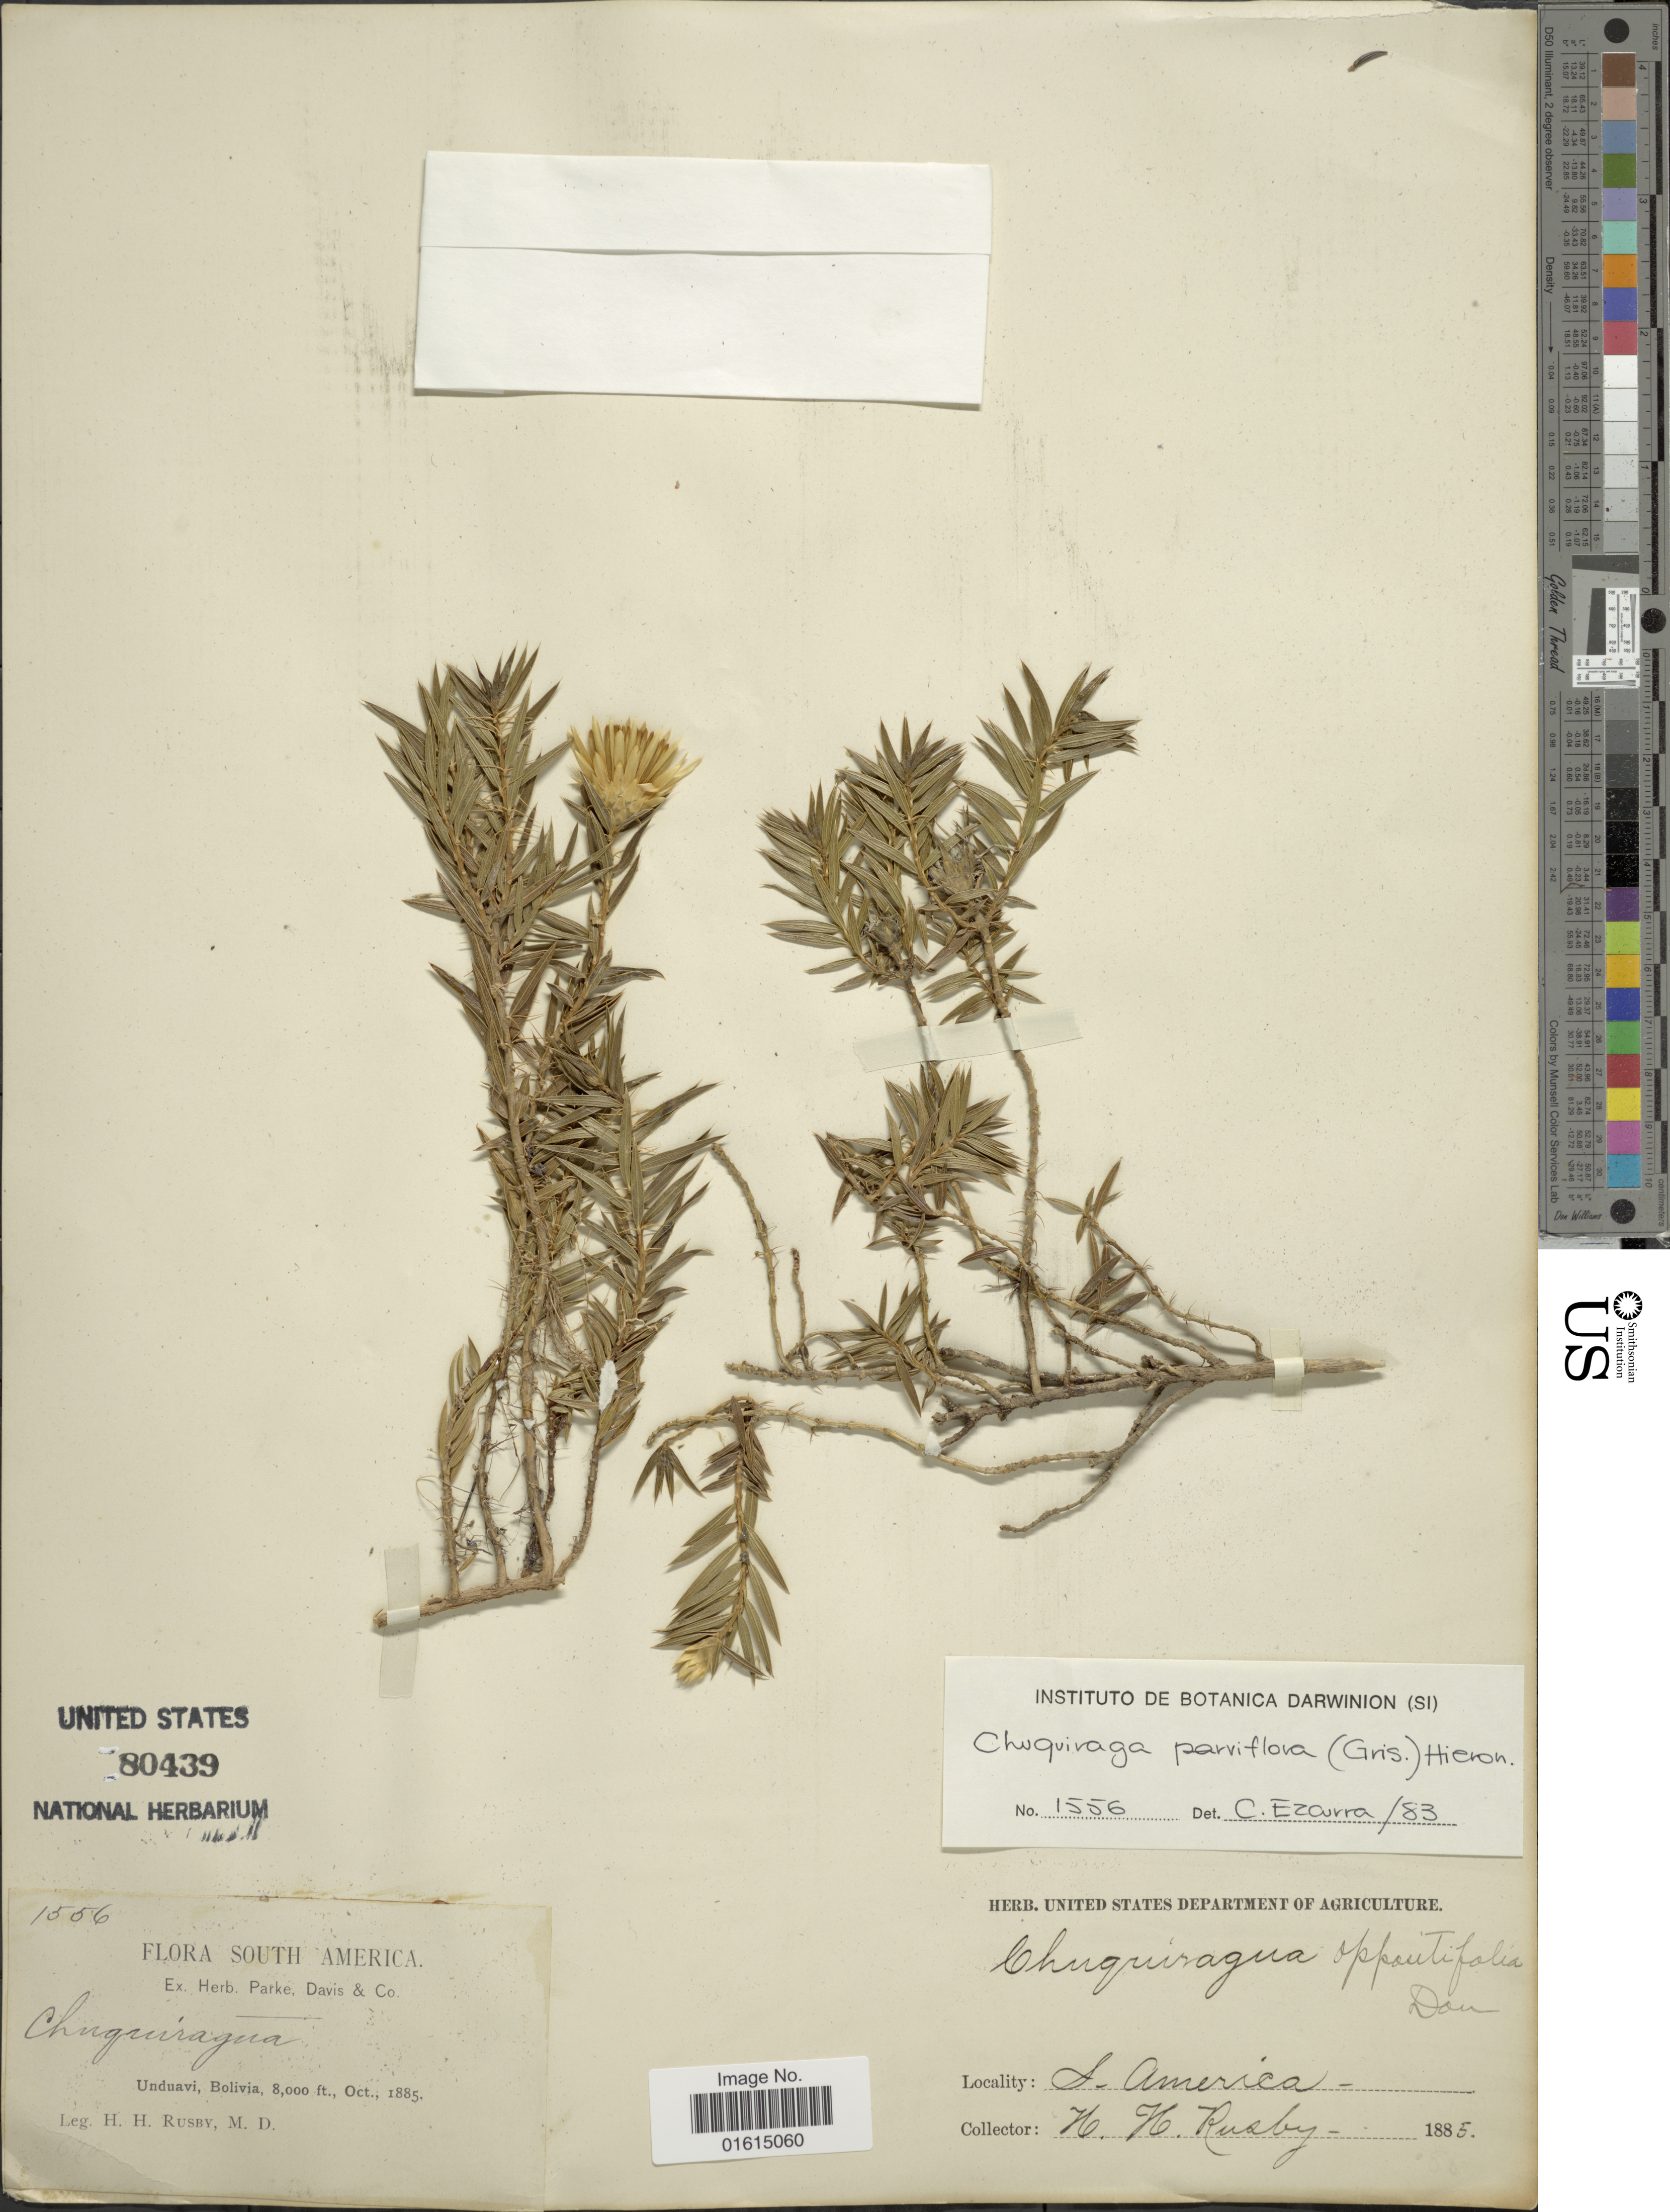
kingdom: Plantae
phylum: Tracheophyta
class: Magnoliopsida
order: Asterales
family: Asteraceae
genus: Chuquiraga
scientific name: Chuquiraga parviflora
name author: (Griseb.) Hieron.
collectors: H. H. Rusby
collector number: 1556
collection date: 1885-10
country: Bolivia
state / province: La Paz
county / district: Nor Yungas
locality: Unduavi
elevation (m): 2438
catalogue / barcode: US 80439